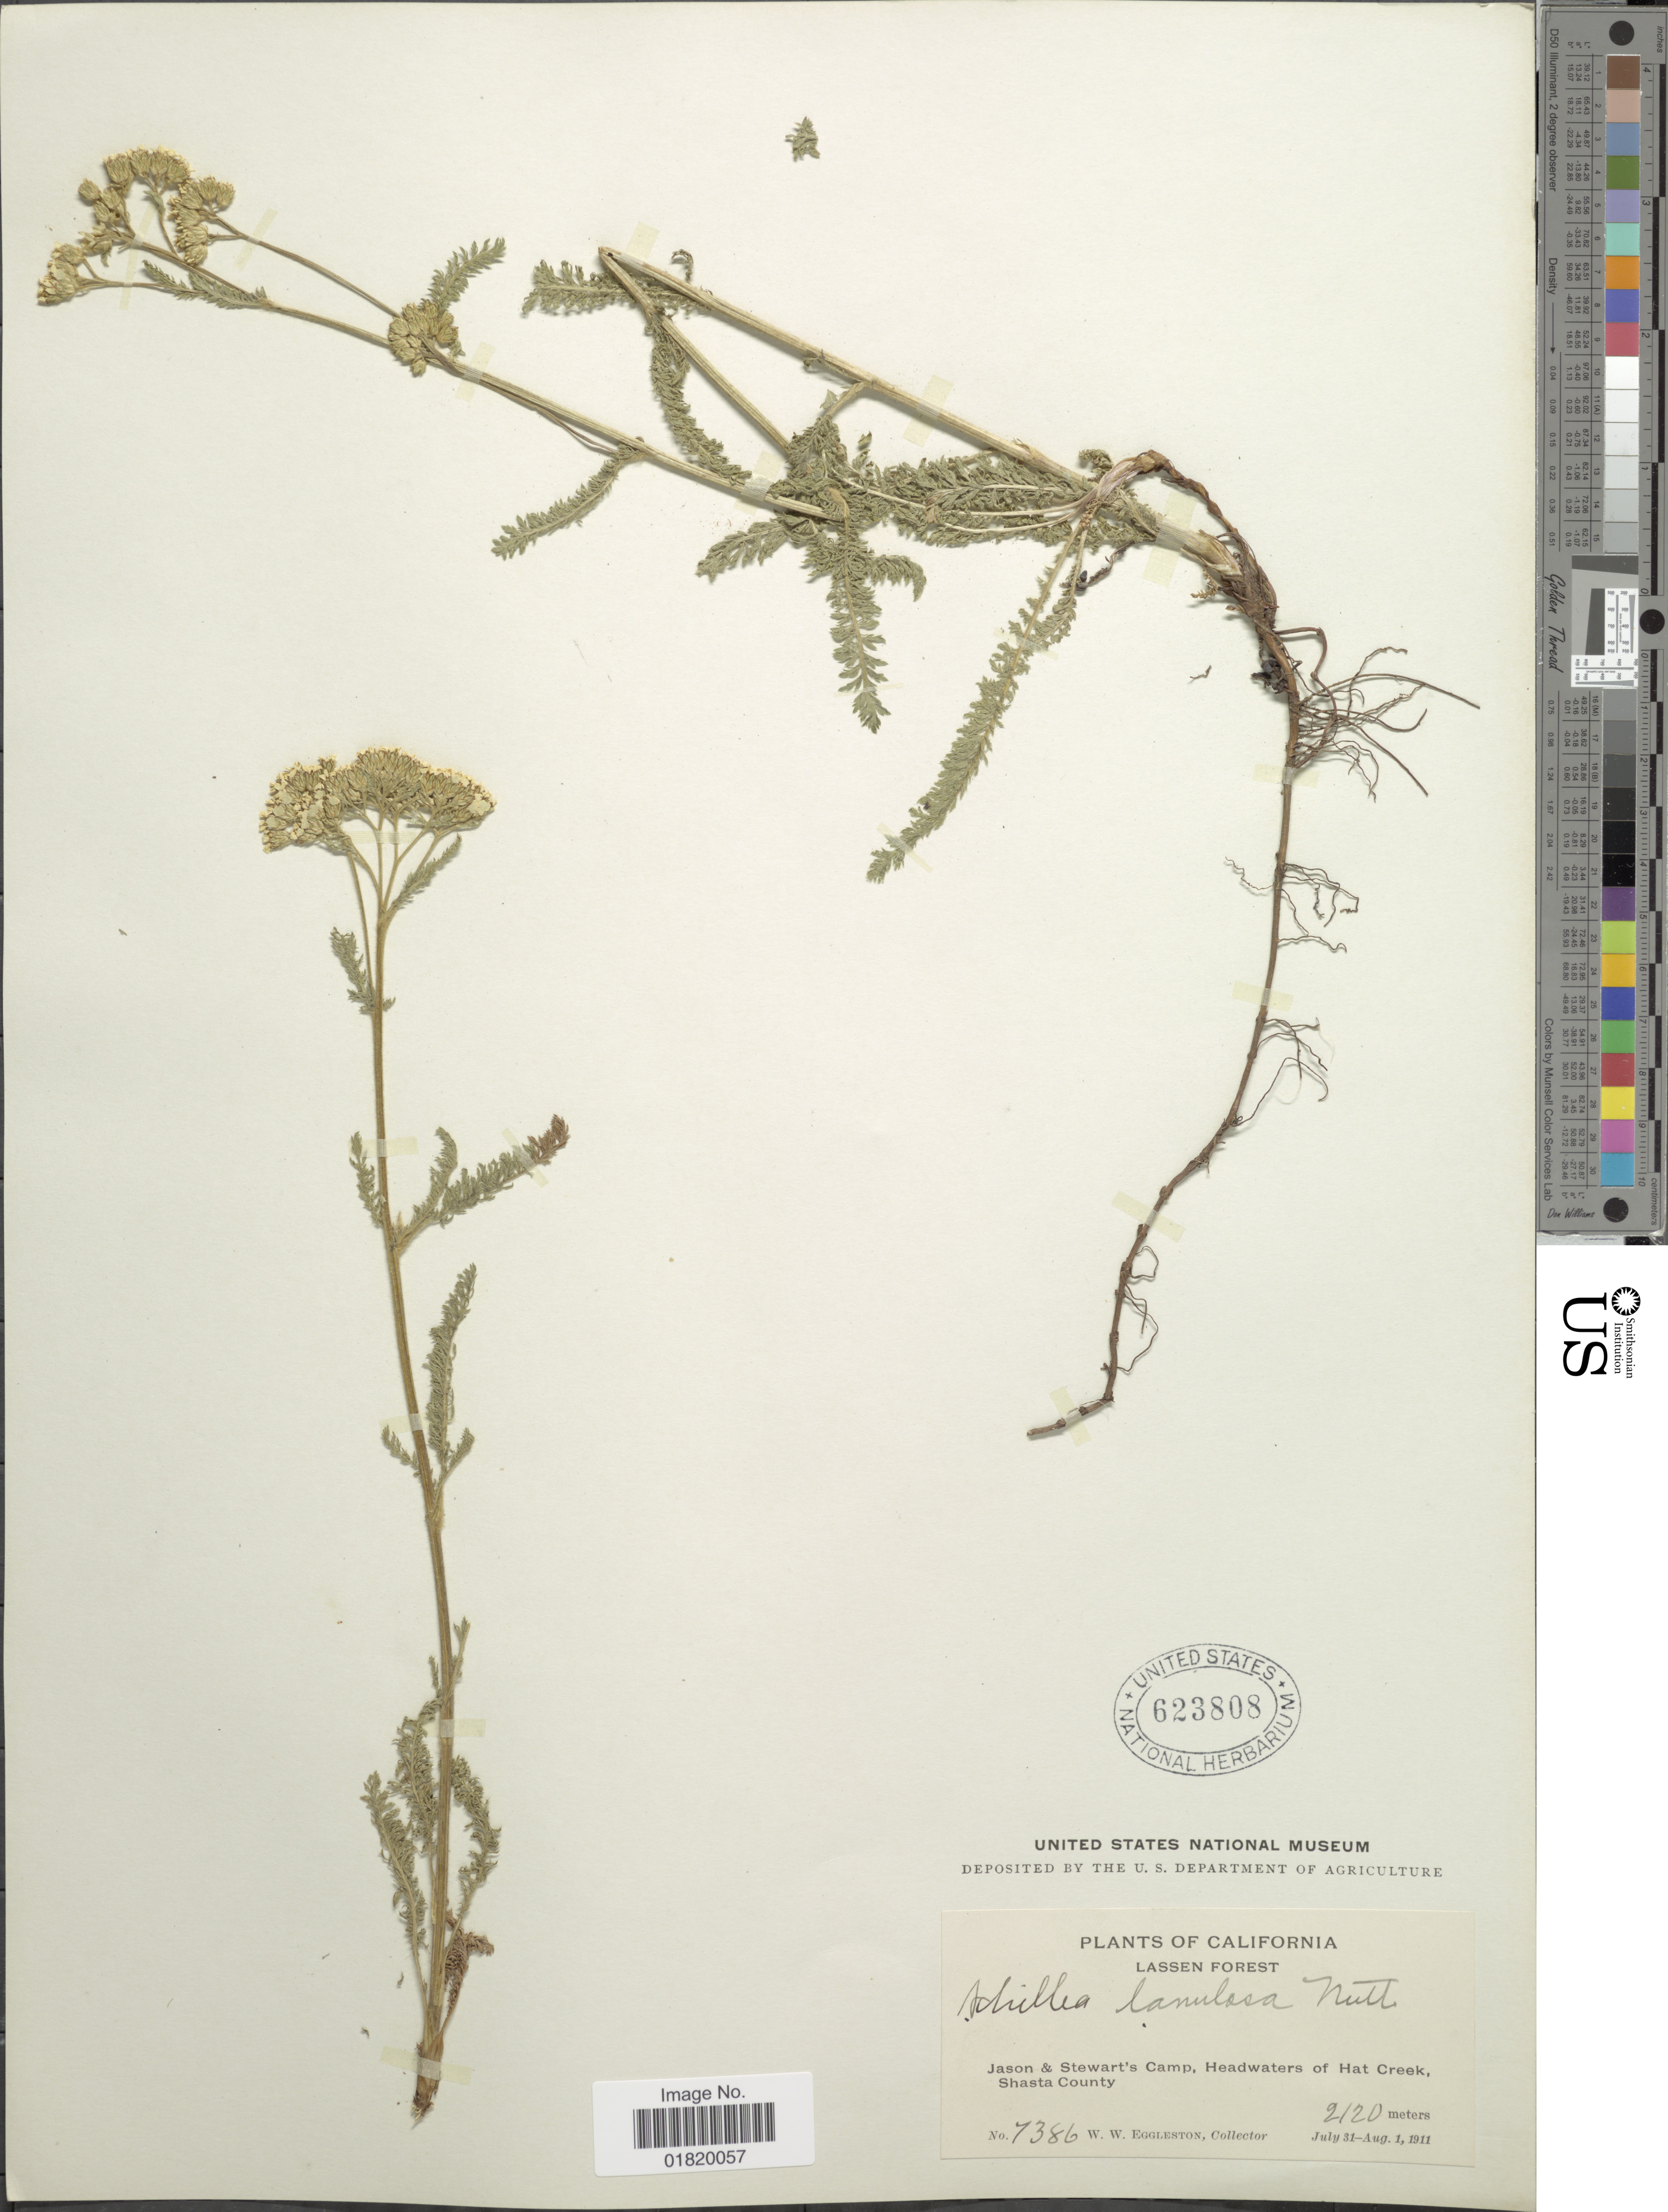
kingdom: Plantae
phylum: Tracheophyta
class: Magnoliopsida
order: Asterales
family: Asteraceae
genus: Achillea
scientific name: Achillea lanulosa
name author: Nutt.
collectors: W. W. Eggleston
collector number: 7386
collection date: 1911-07-31/1911-08-01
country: United States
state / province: California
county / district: Shasta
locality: Lassen Forest. Jason & Stewart's Camp, Headwaters of Hat Creek, Shasta County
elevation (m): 2120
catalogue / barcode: US 623808